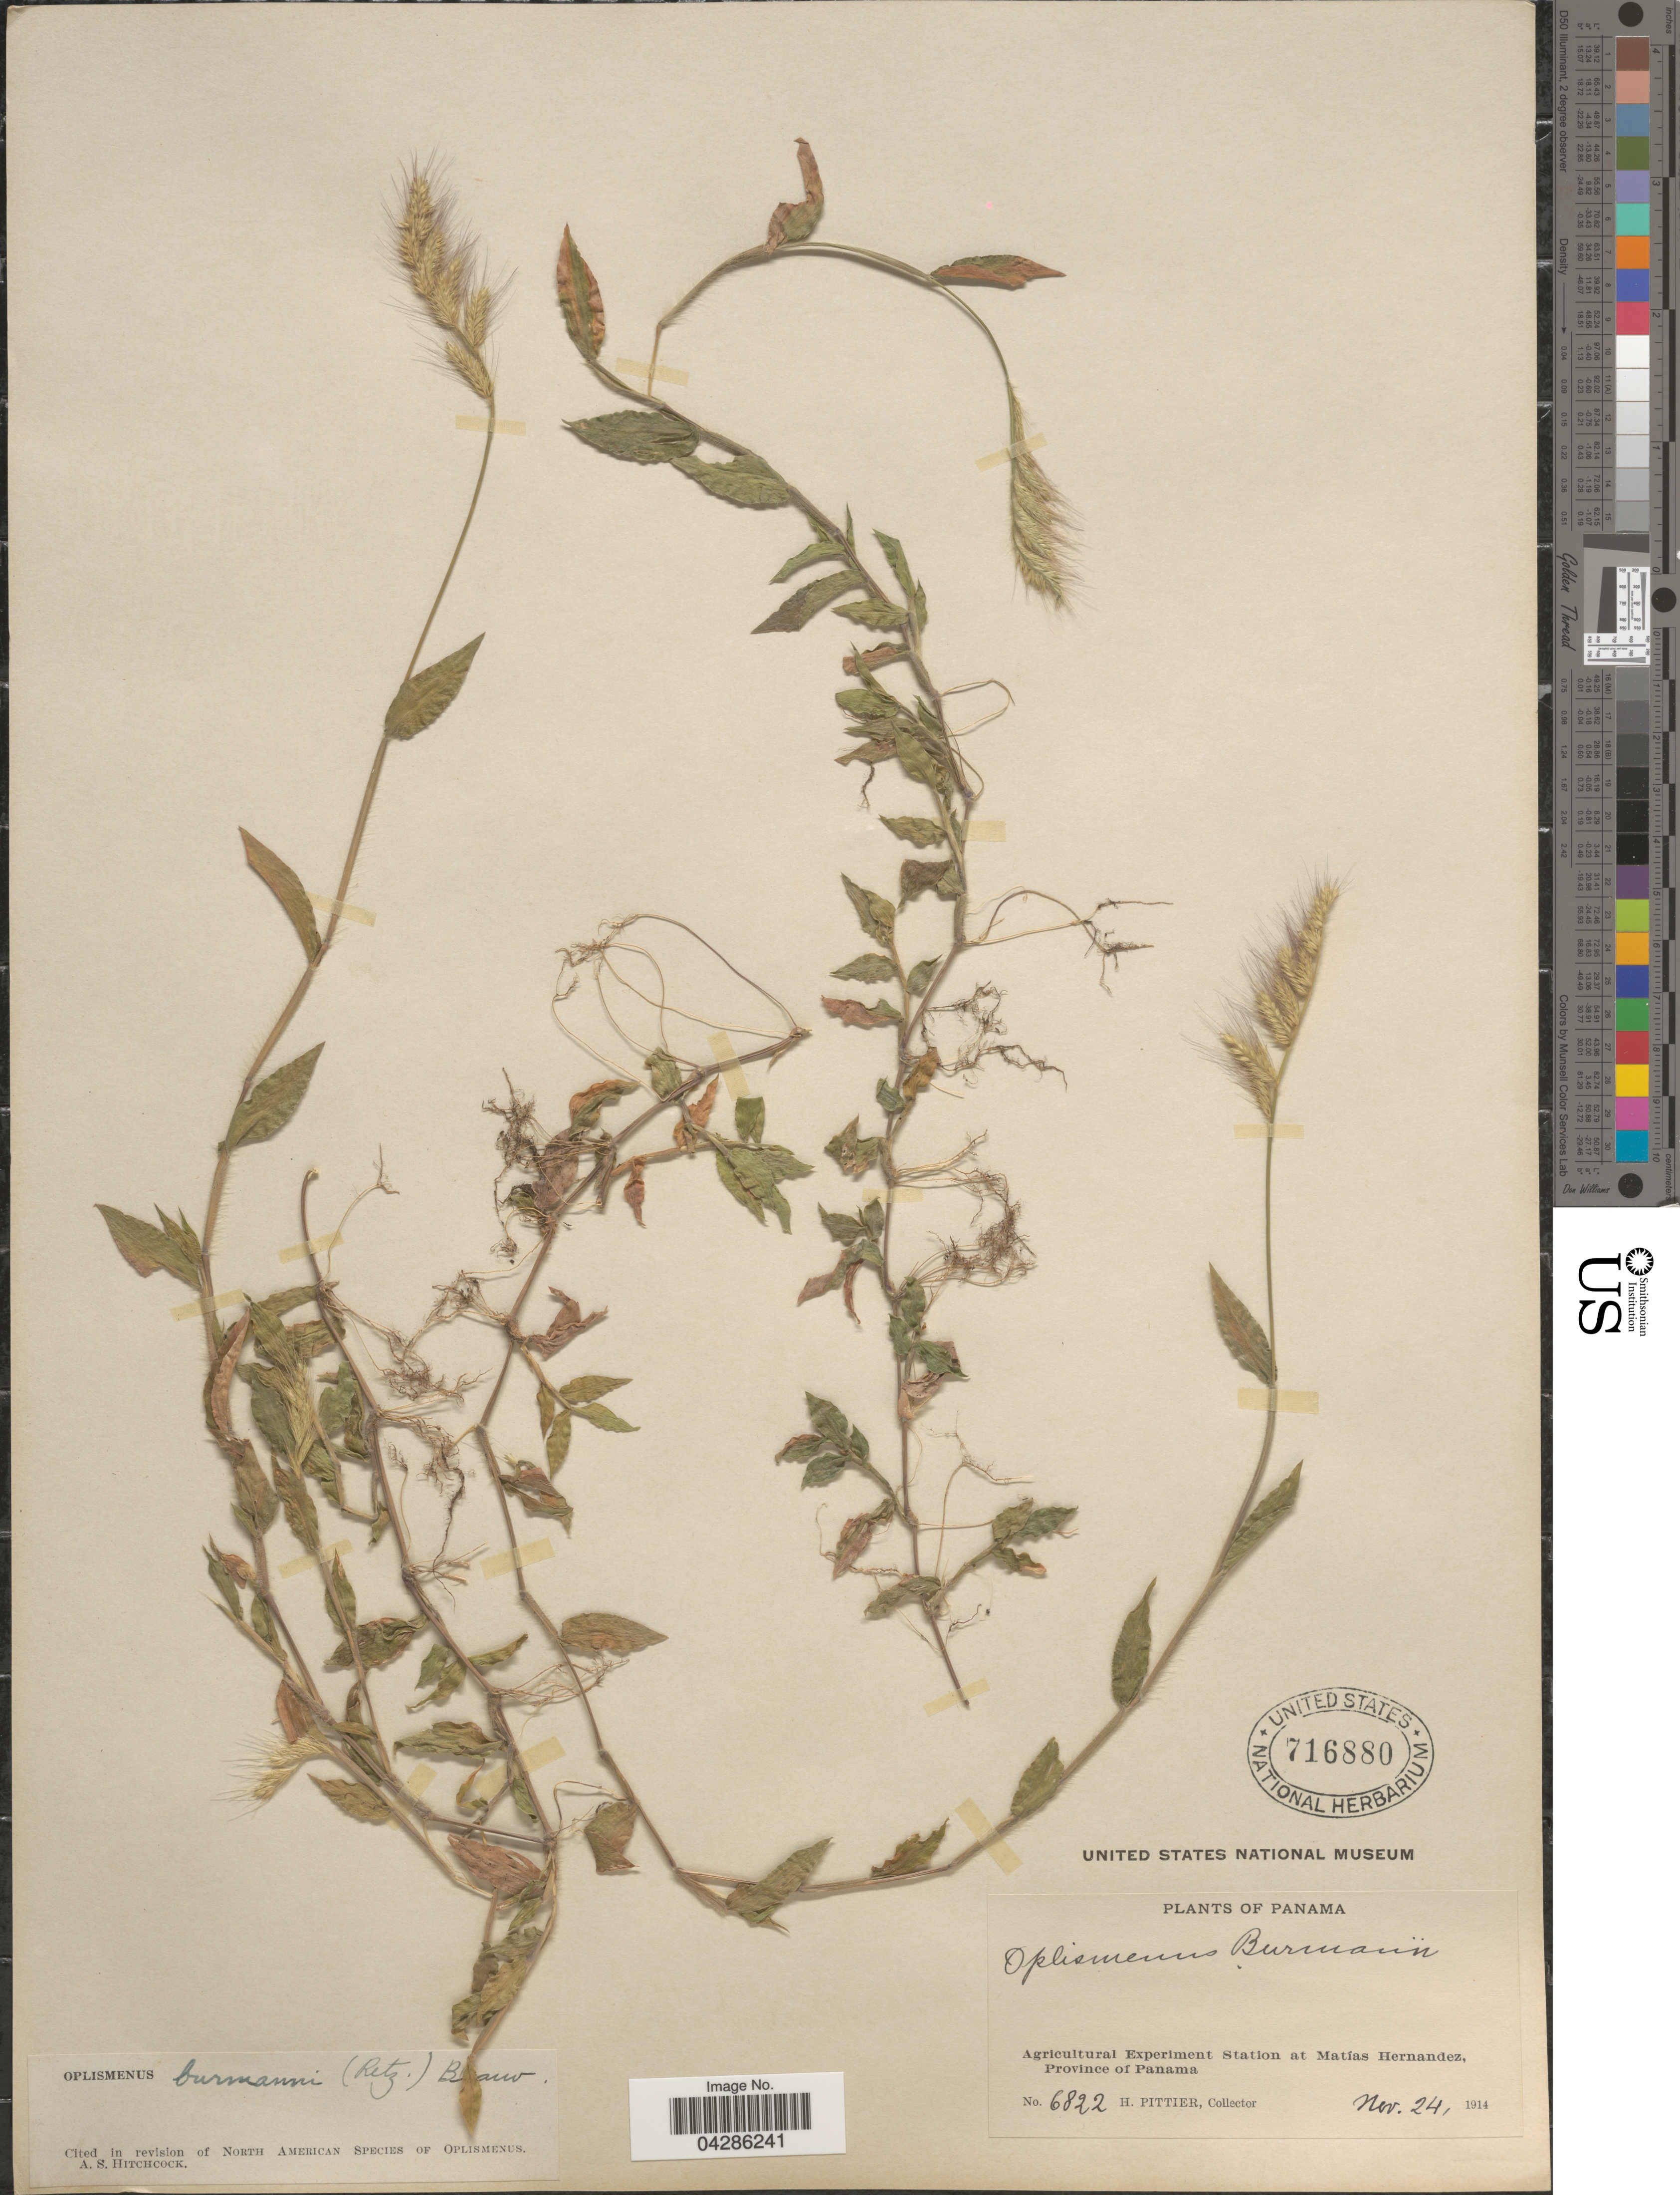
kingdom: Plantae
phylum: Tracheophyta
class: Liliopsida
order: Poales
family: Poaceae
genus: Oplismenus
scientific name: Oplismenus burmannii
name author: (Retz.) P. Beauv.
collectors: H. F. Pittier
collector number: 6822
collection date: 1914-11-24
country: Panama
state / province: Panamá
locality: Agricultural Experiment Station at Matías Hernandez.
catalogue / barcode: US 716880